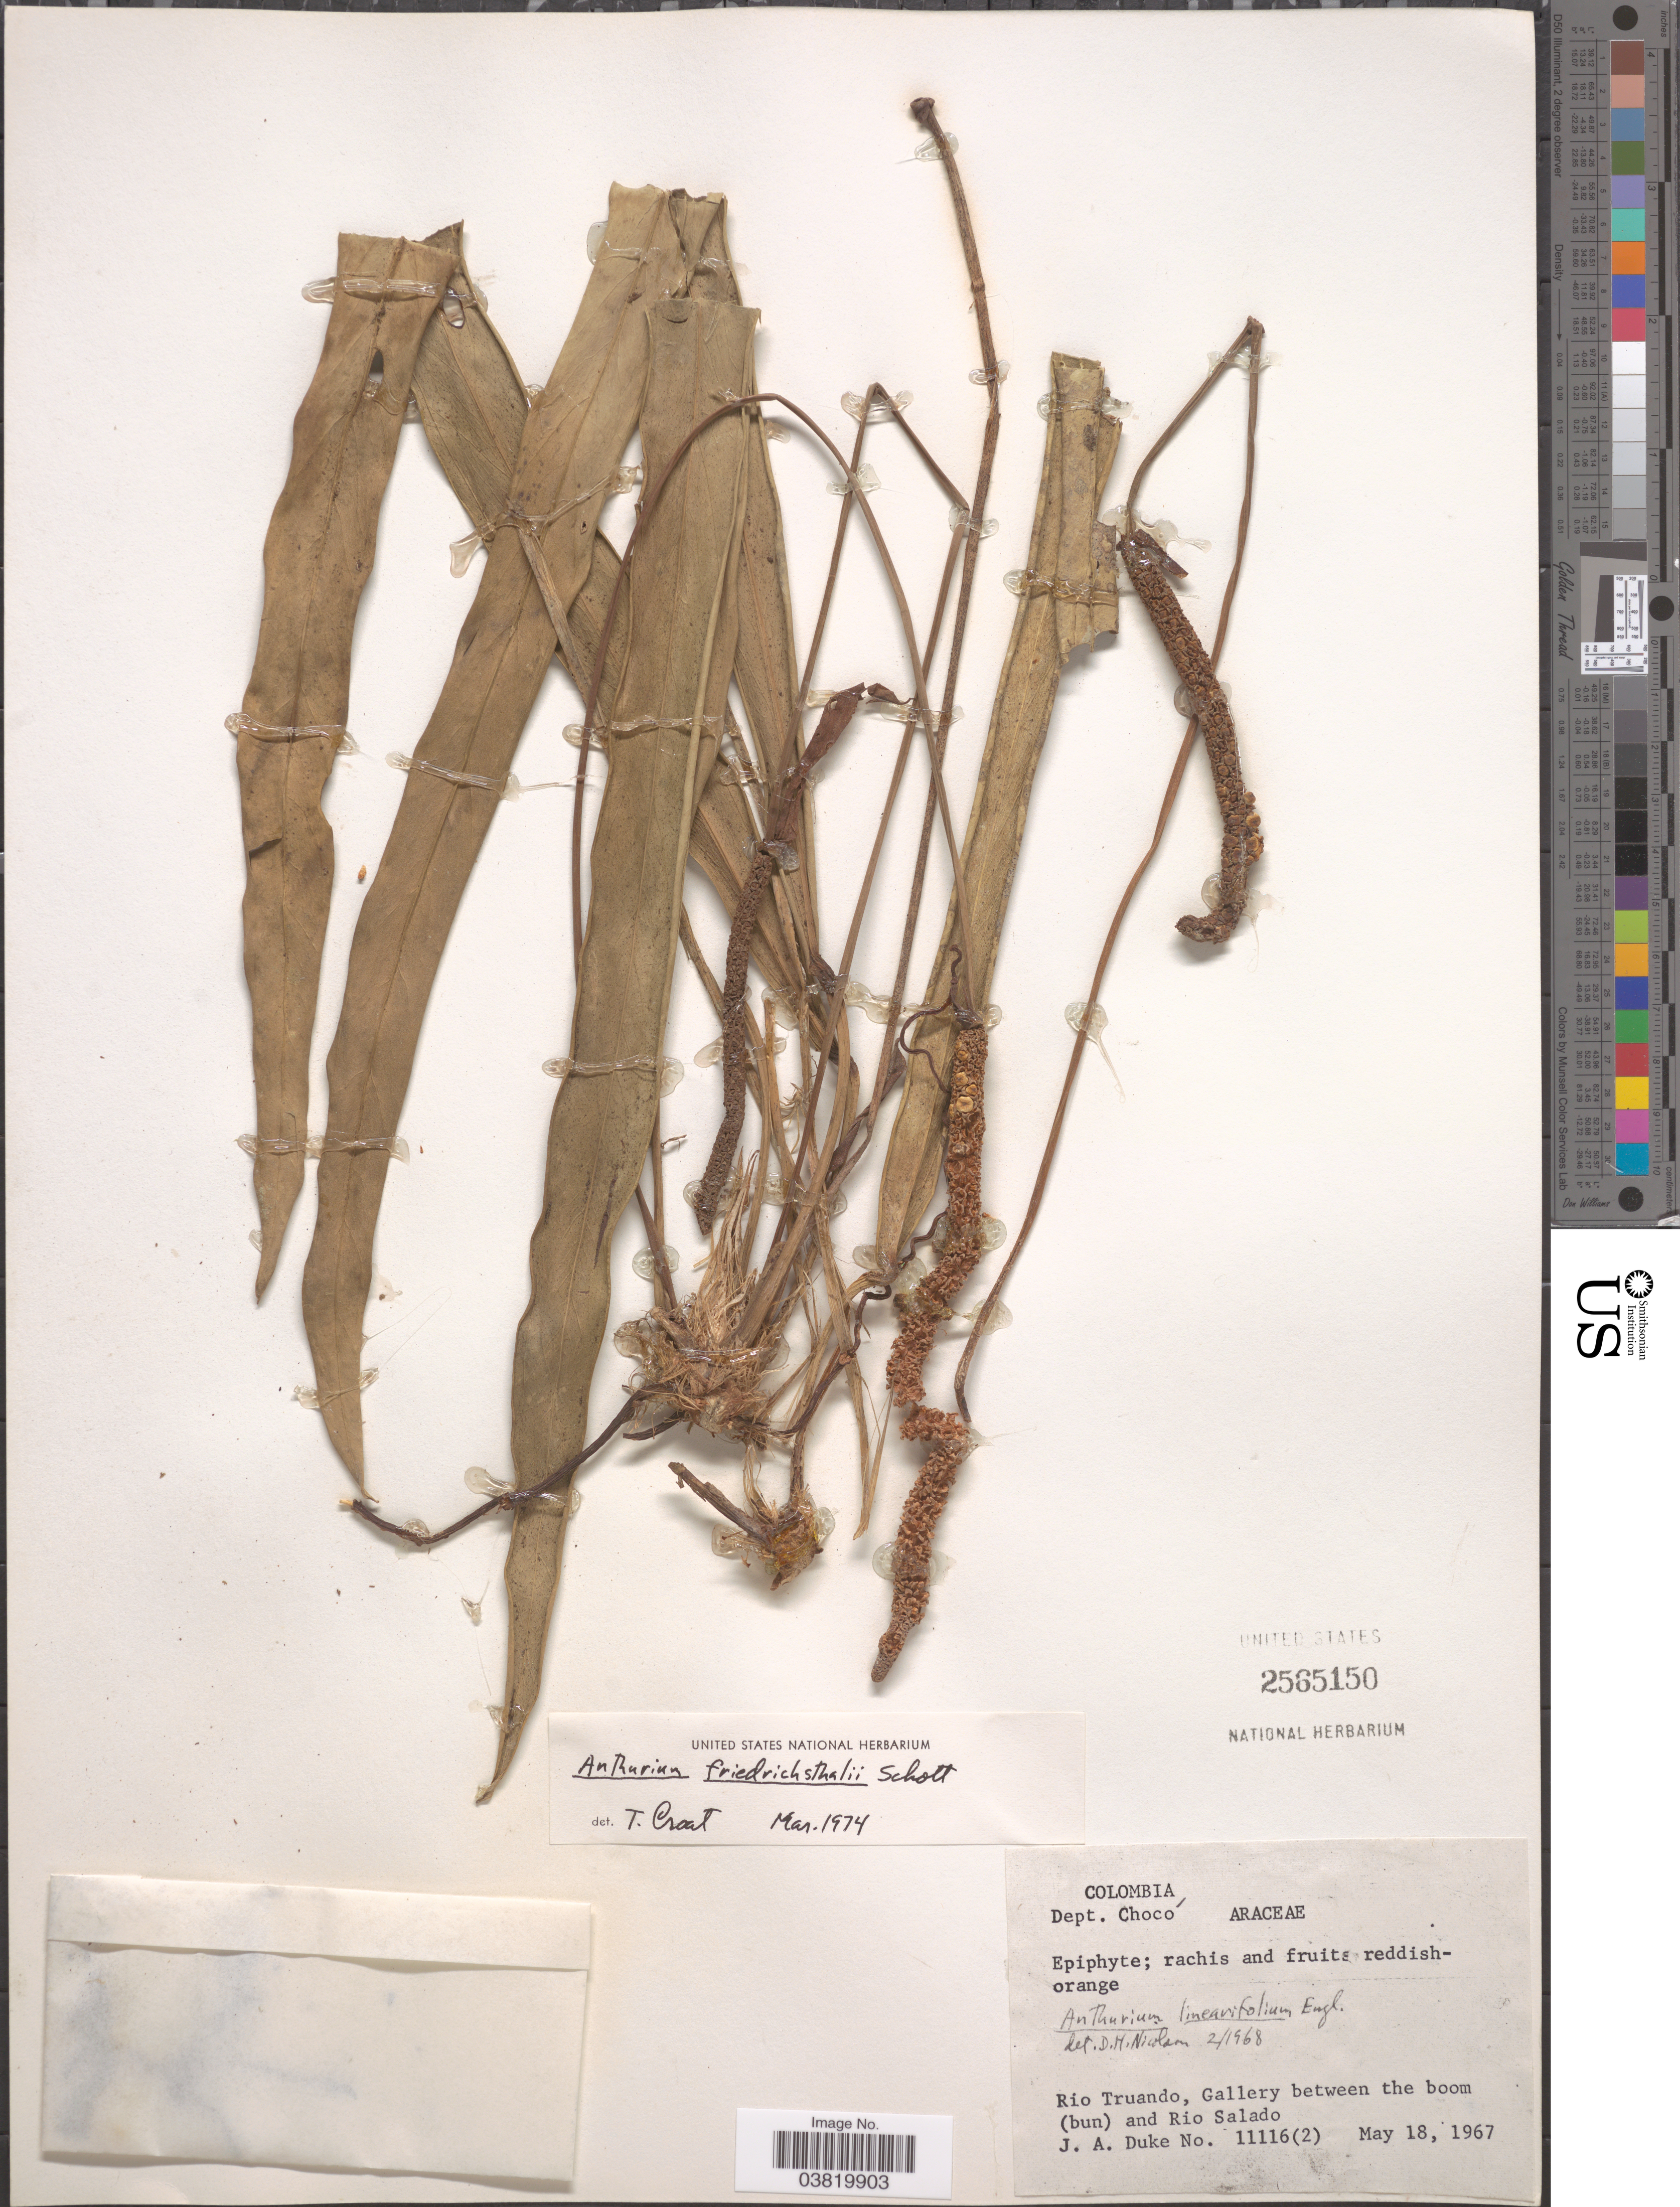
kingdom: Plantae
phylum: Tracheophyta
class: Liliopsida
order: Alismatales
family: Araceae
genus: Anthurium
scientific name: Anthurium friedrichsthalii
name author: Schott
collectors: J. A. Duke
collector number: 11116(2)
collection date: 1967-05-18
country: Colombia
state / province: Chocó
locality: Dept. Chocó. Rio Truando, Gallery between the boom (bun) and Rio Salado.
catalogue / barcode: US 2565150